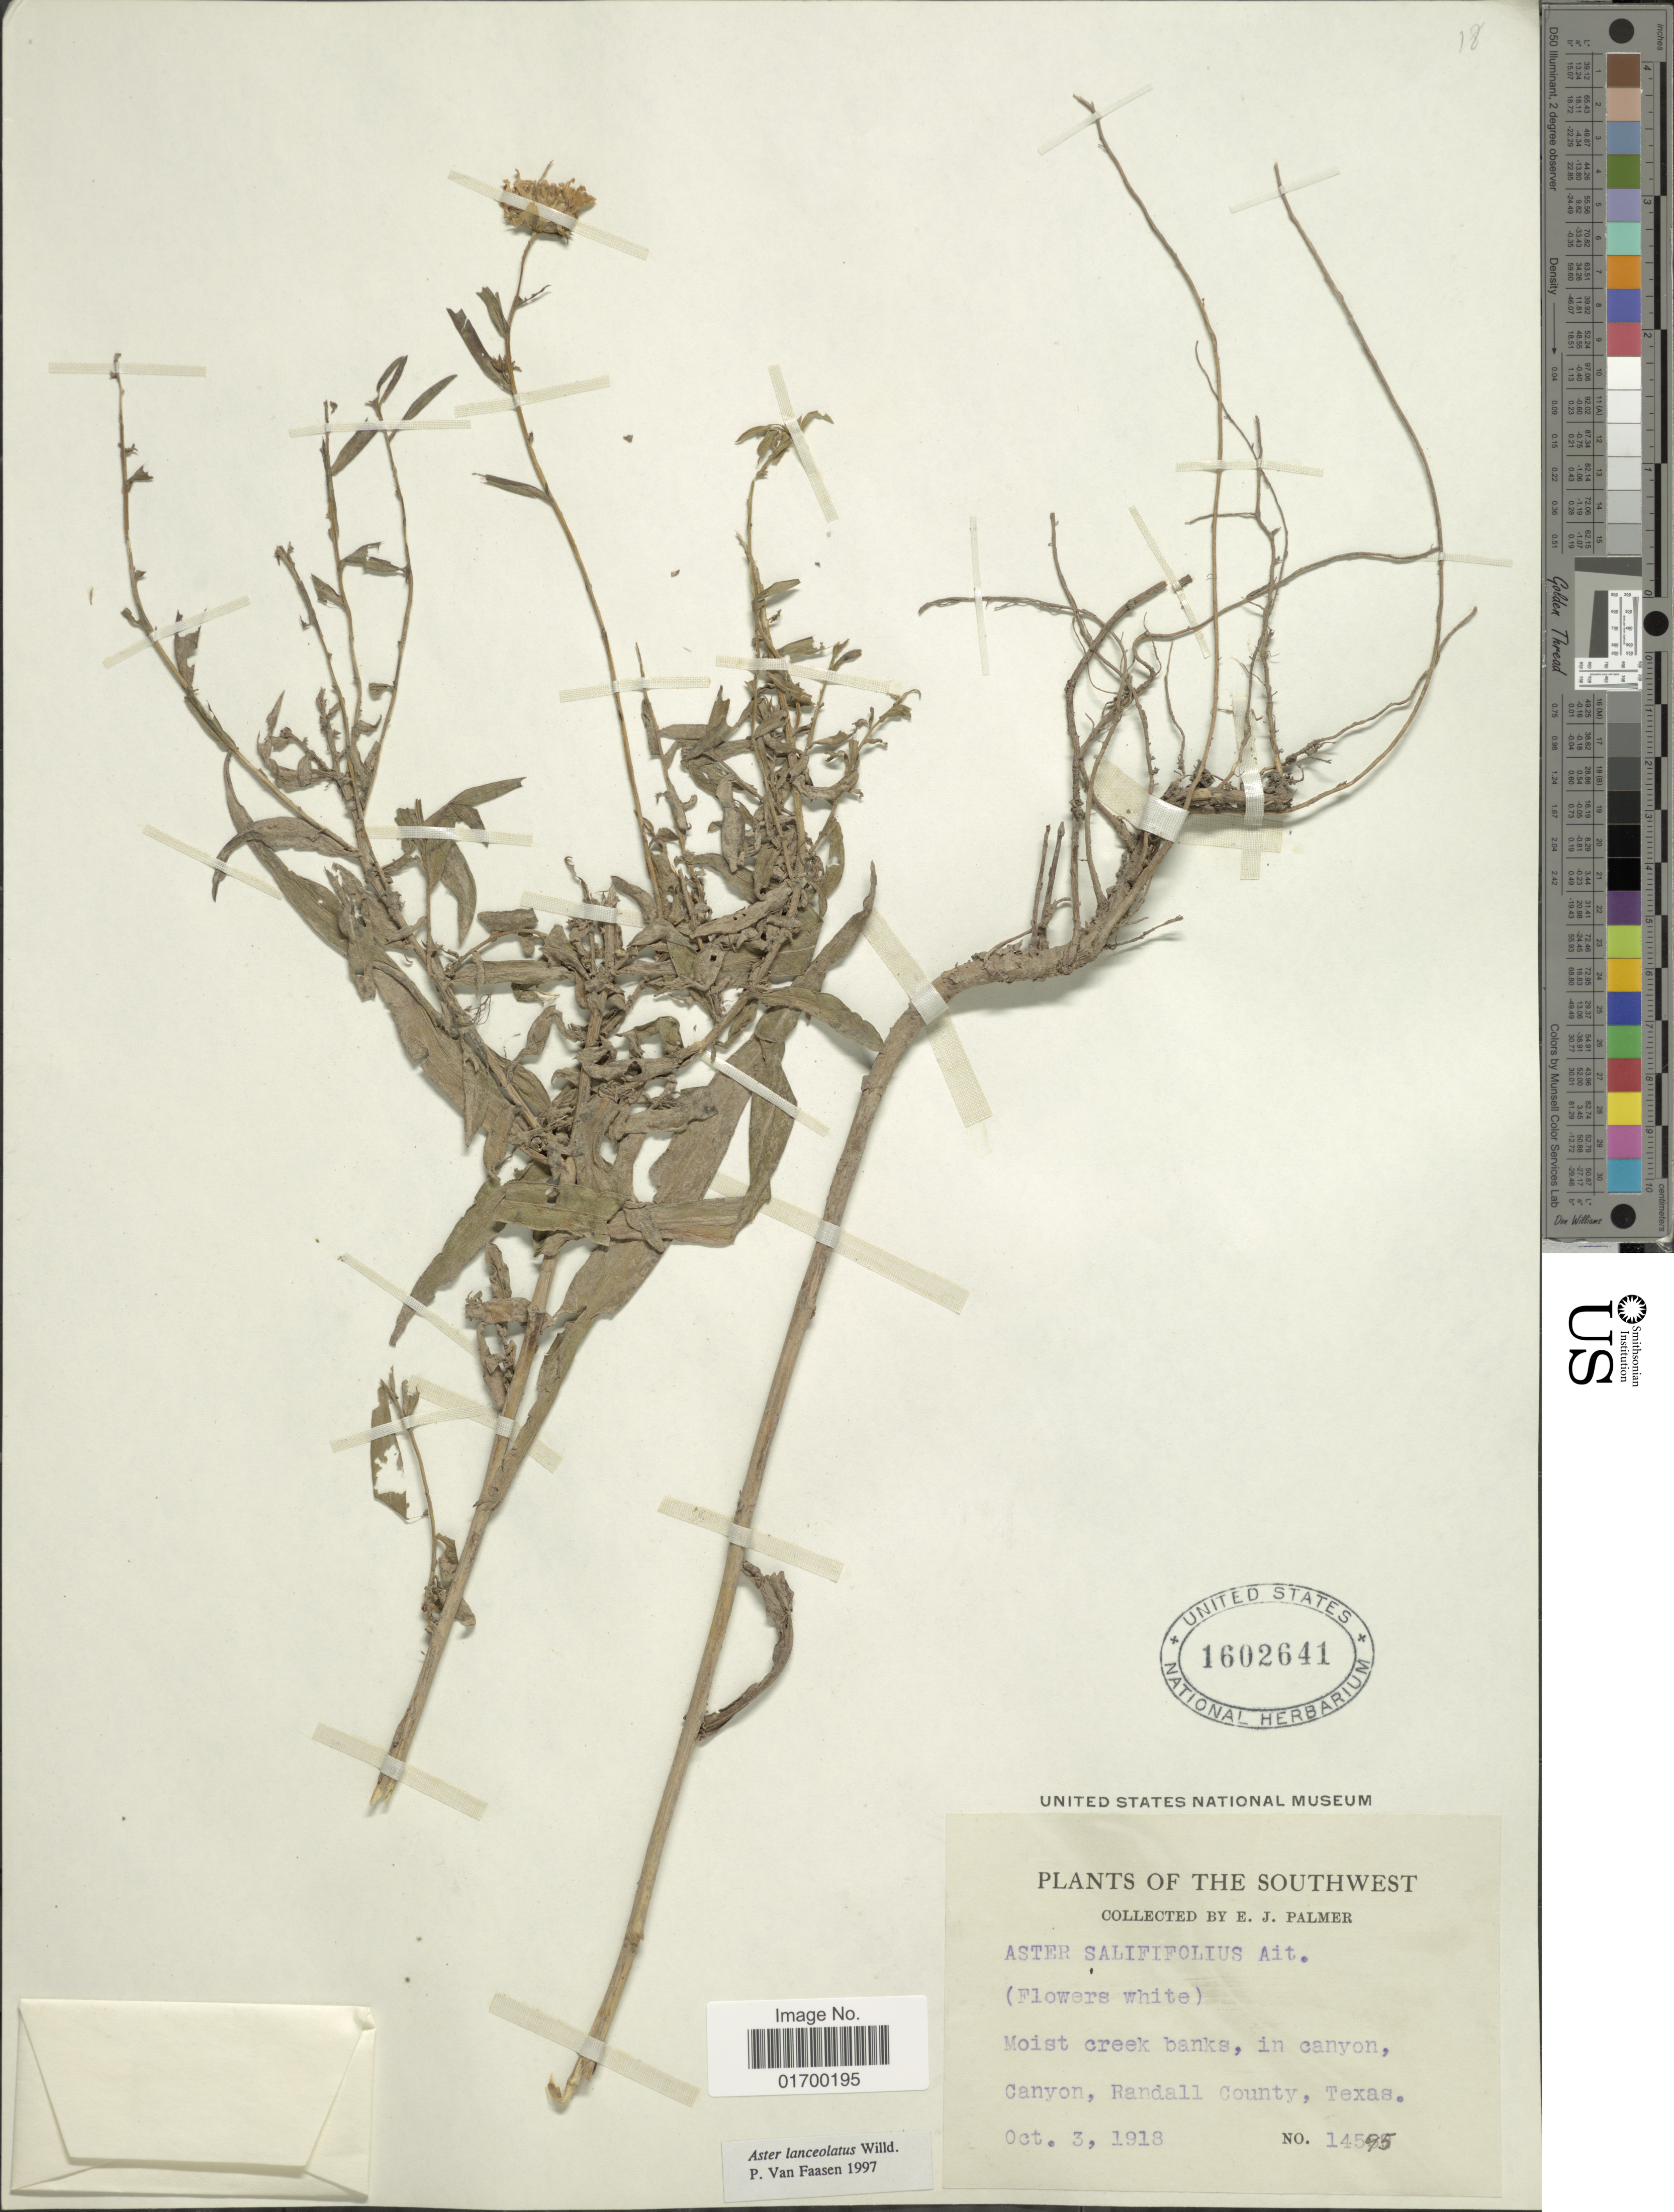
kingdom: Plantae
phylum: Tracheophyta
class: Magnoliopsida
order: Asterales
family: Asteraceae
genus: Symphyotrichum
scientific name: Symphyotrichum lanceolatum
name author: (Willd.) G.L. Nesom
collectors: E. J. Palmer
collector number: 14595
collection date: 1918-10-03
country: United States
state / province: Texas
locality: The Southwest, Moist creeks banks, in canyon, Canyon, Randall County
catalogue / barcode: US 1602641